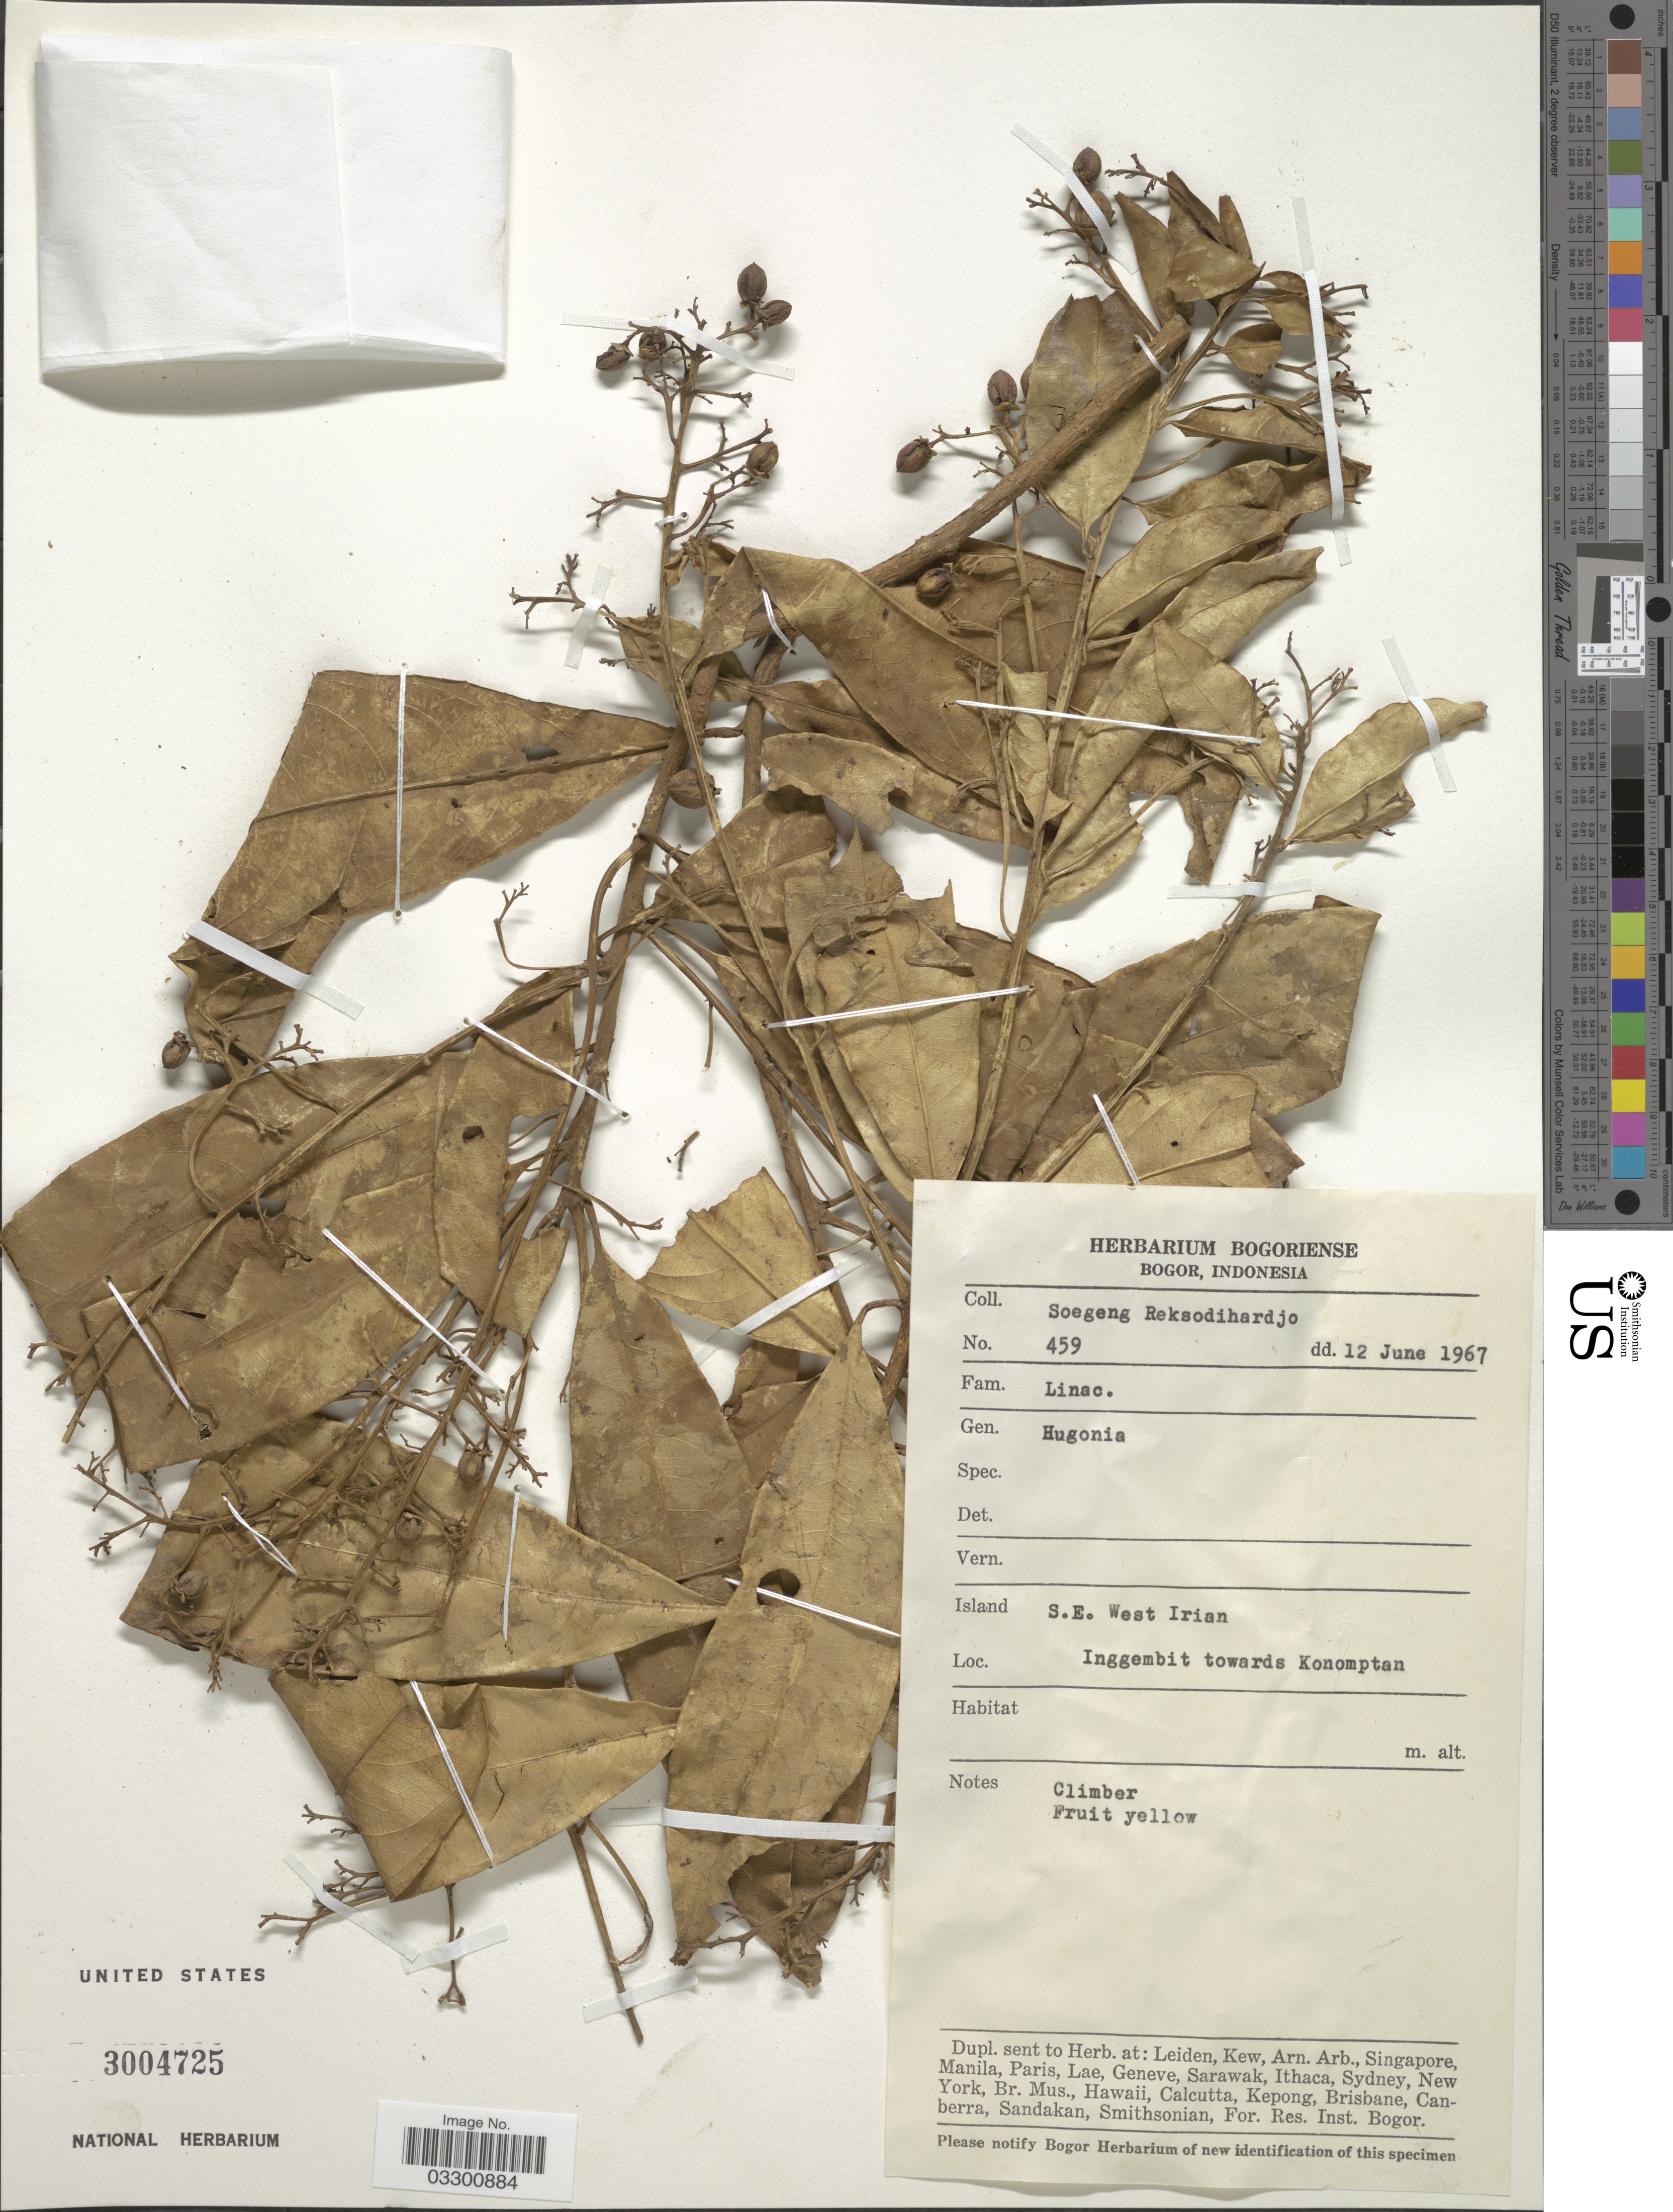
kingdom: Plantae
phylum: Tracheophyta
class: Magnoliopsida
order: Malpighiales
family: Linaceae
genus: Hugonia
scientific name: Hugonia sp.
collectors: S. Reksodihardjo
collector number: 459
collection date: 1967-06-12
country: Indonesia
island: New Guinea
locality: Island S.E. West Irian, Inggembit towards Konomptan.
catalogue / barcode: US 3004725